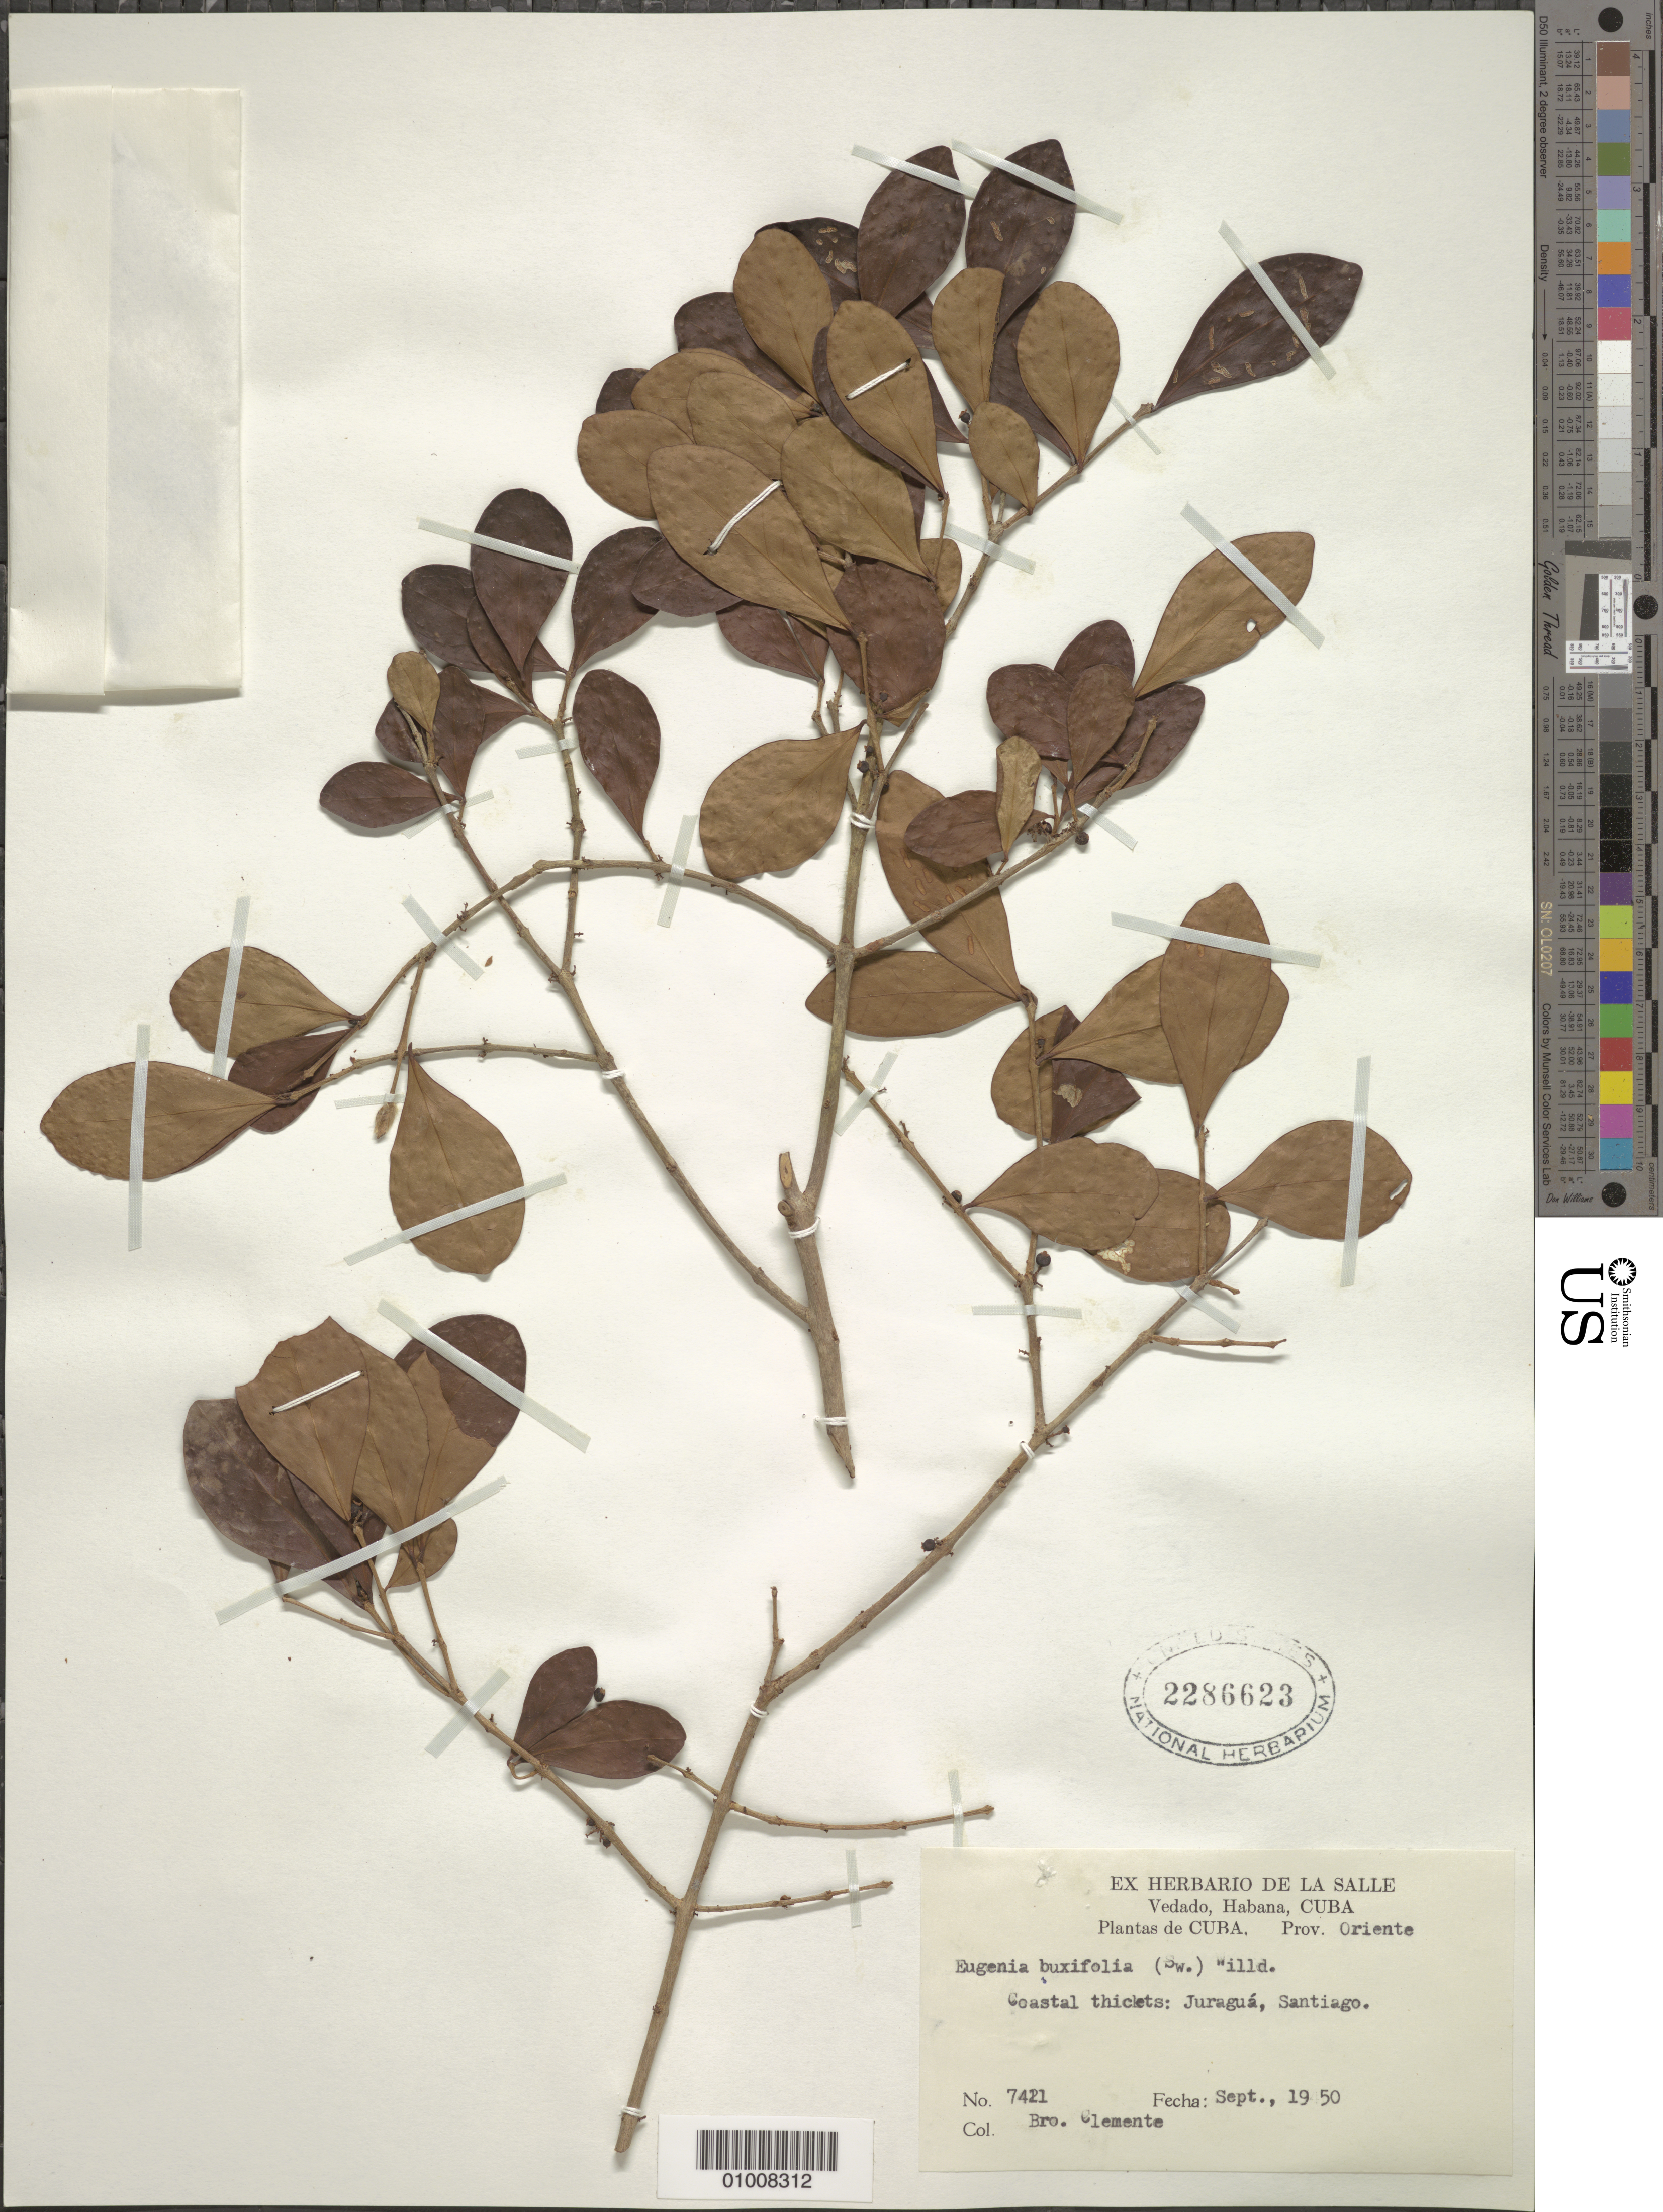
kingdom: Plantae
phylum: Tracheophyta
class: Magnoliopsida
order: Myrtales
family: Myrtaceae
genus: Eugenia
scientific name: Eugenia foetida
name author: Pers.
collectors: Bro. Clemente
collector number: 7421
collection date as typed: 19 Sep 1950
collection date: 1950-09-19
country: Cuba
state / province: Santiago de Cuba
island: Cuba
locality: Coastal: Juraguá, Santiago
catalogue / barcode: US 2286623